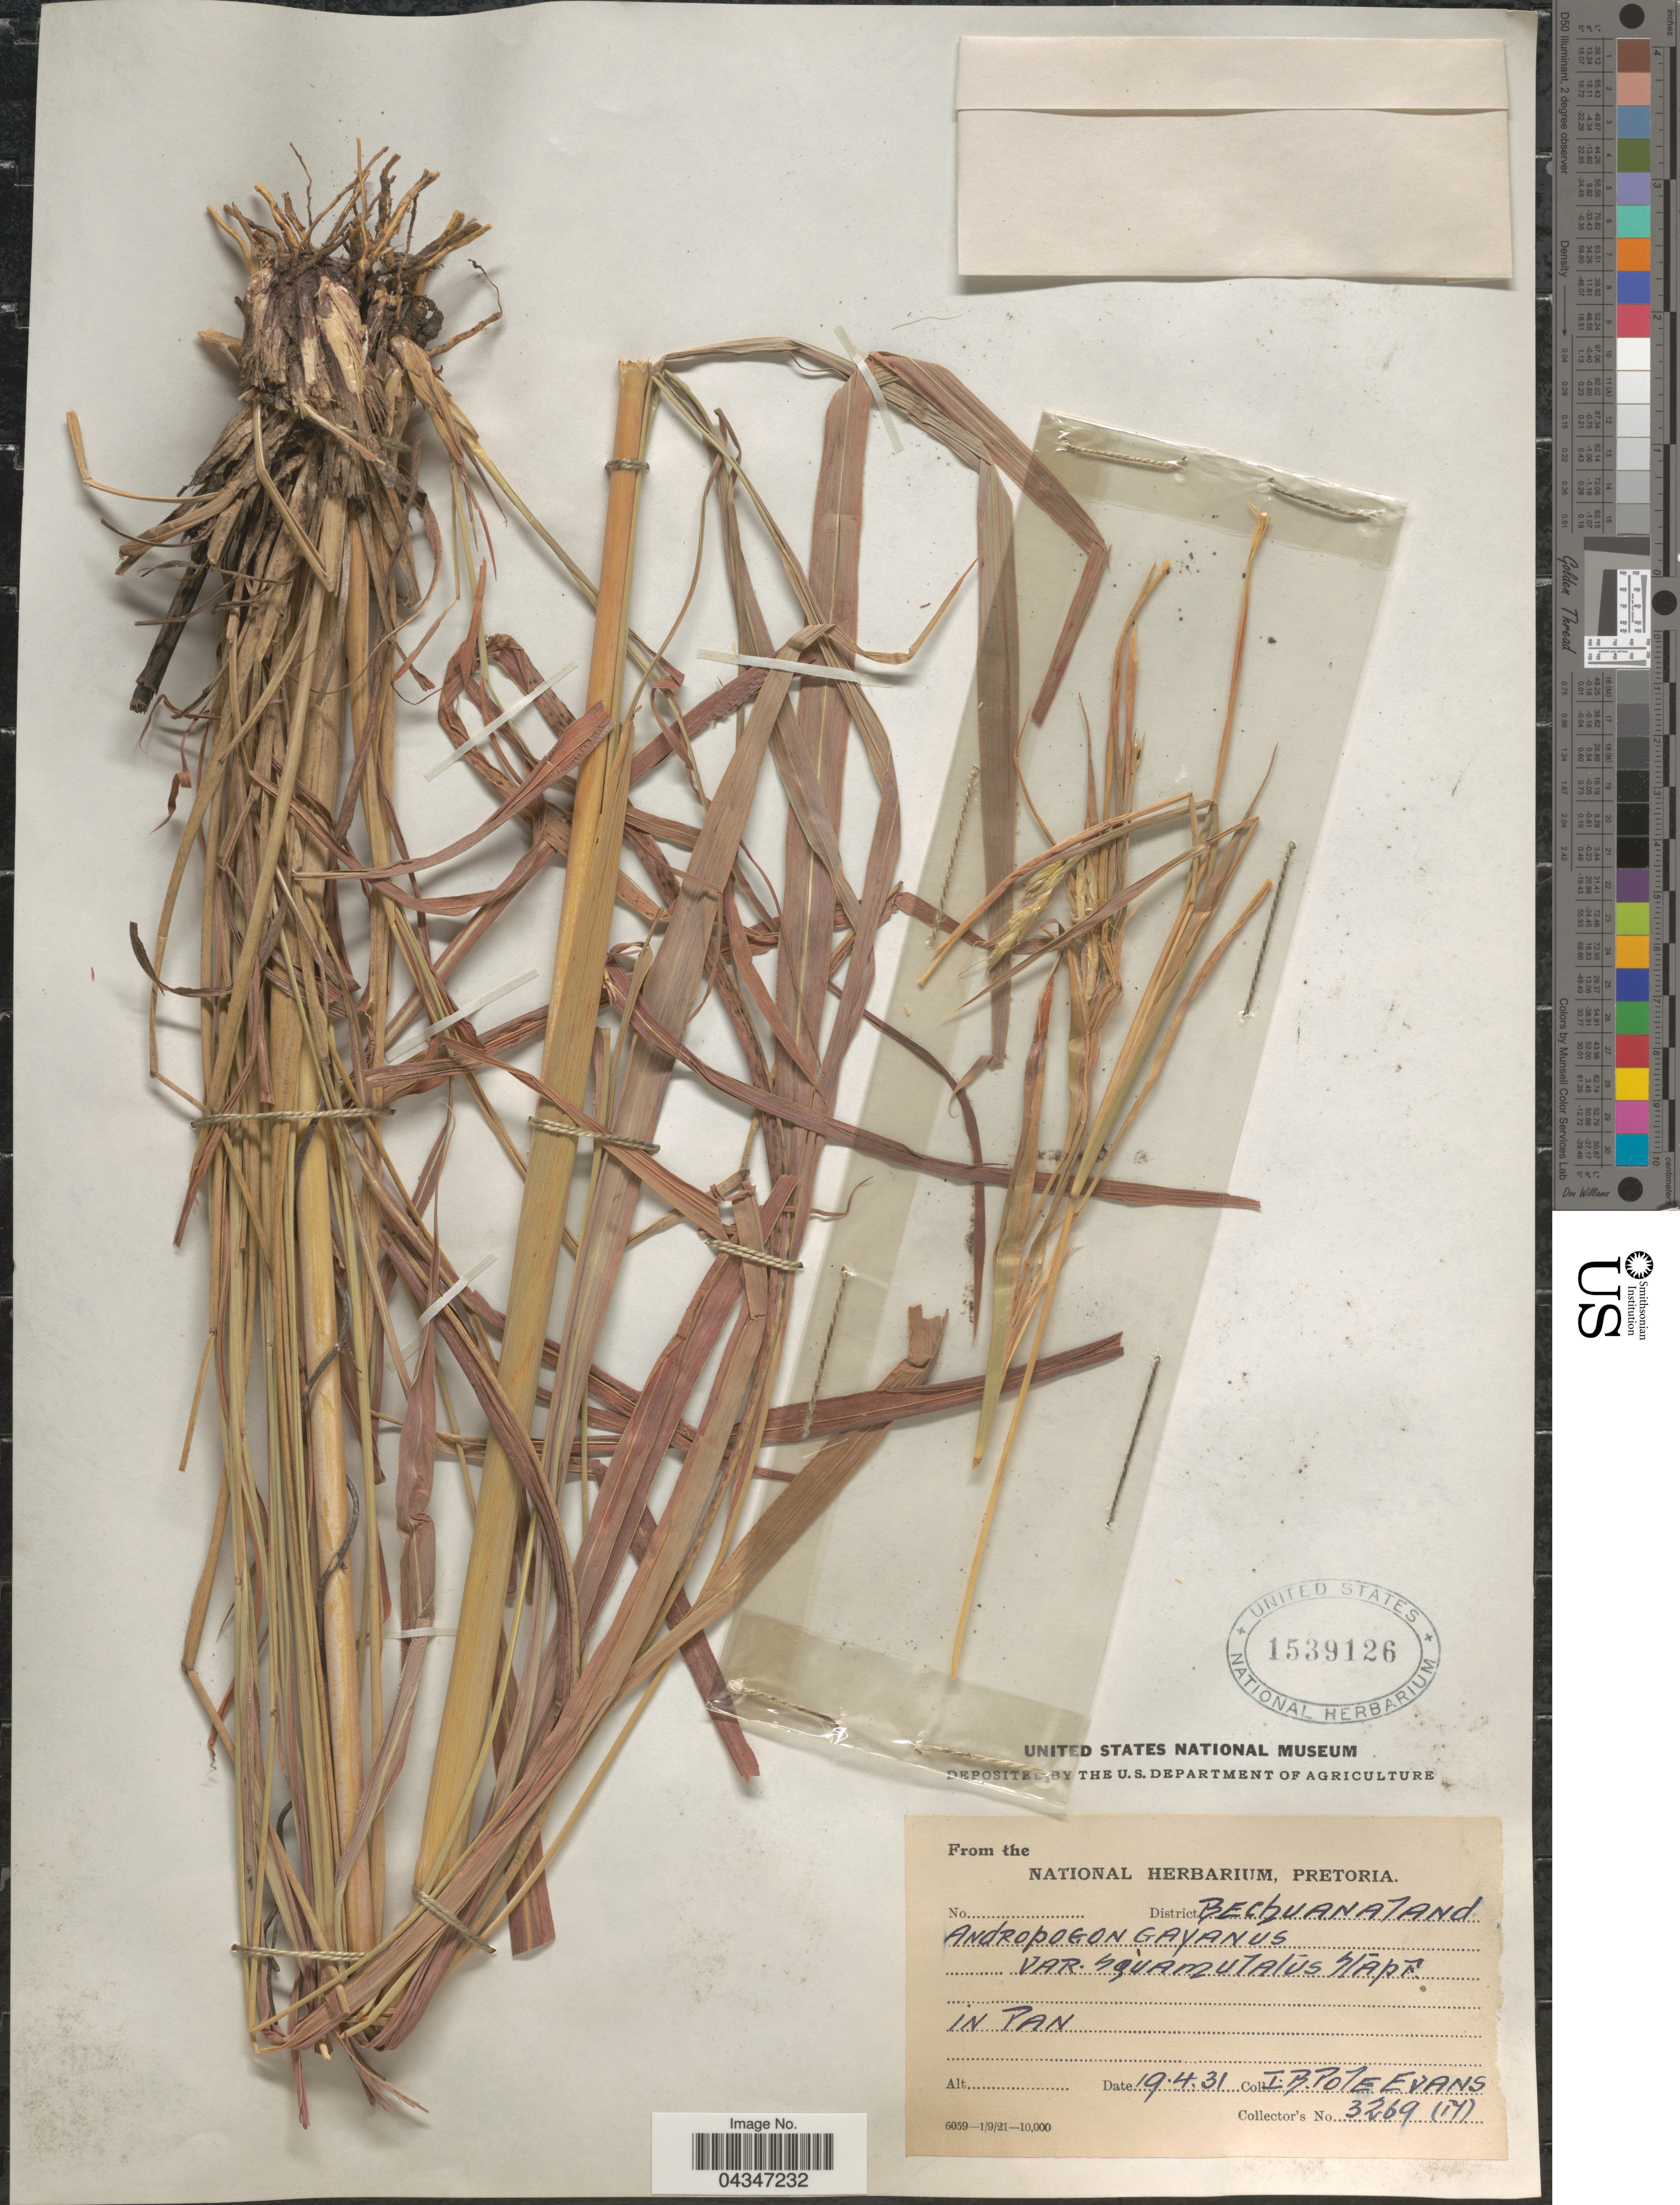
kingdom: Plantae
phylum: Tracheophyta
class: Liliopsida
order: Poales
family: Poaceae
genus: Andropogon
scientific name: Andropogon gayanus var. polycladus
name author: (Hack.) Clayton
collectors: I. B. Pole-Evans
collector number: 3269(17)*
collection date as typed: Transcribed d/m/y: 19/4/31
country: Botswana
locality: District Bechuanaland. in Pan.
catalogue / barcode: US 1539126